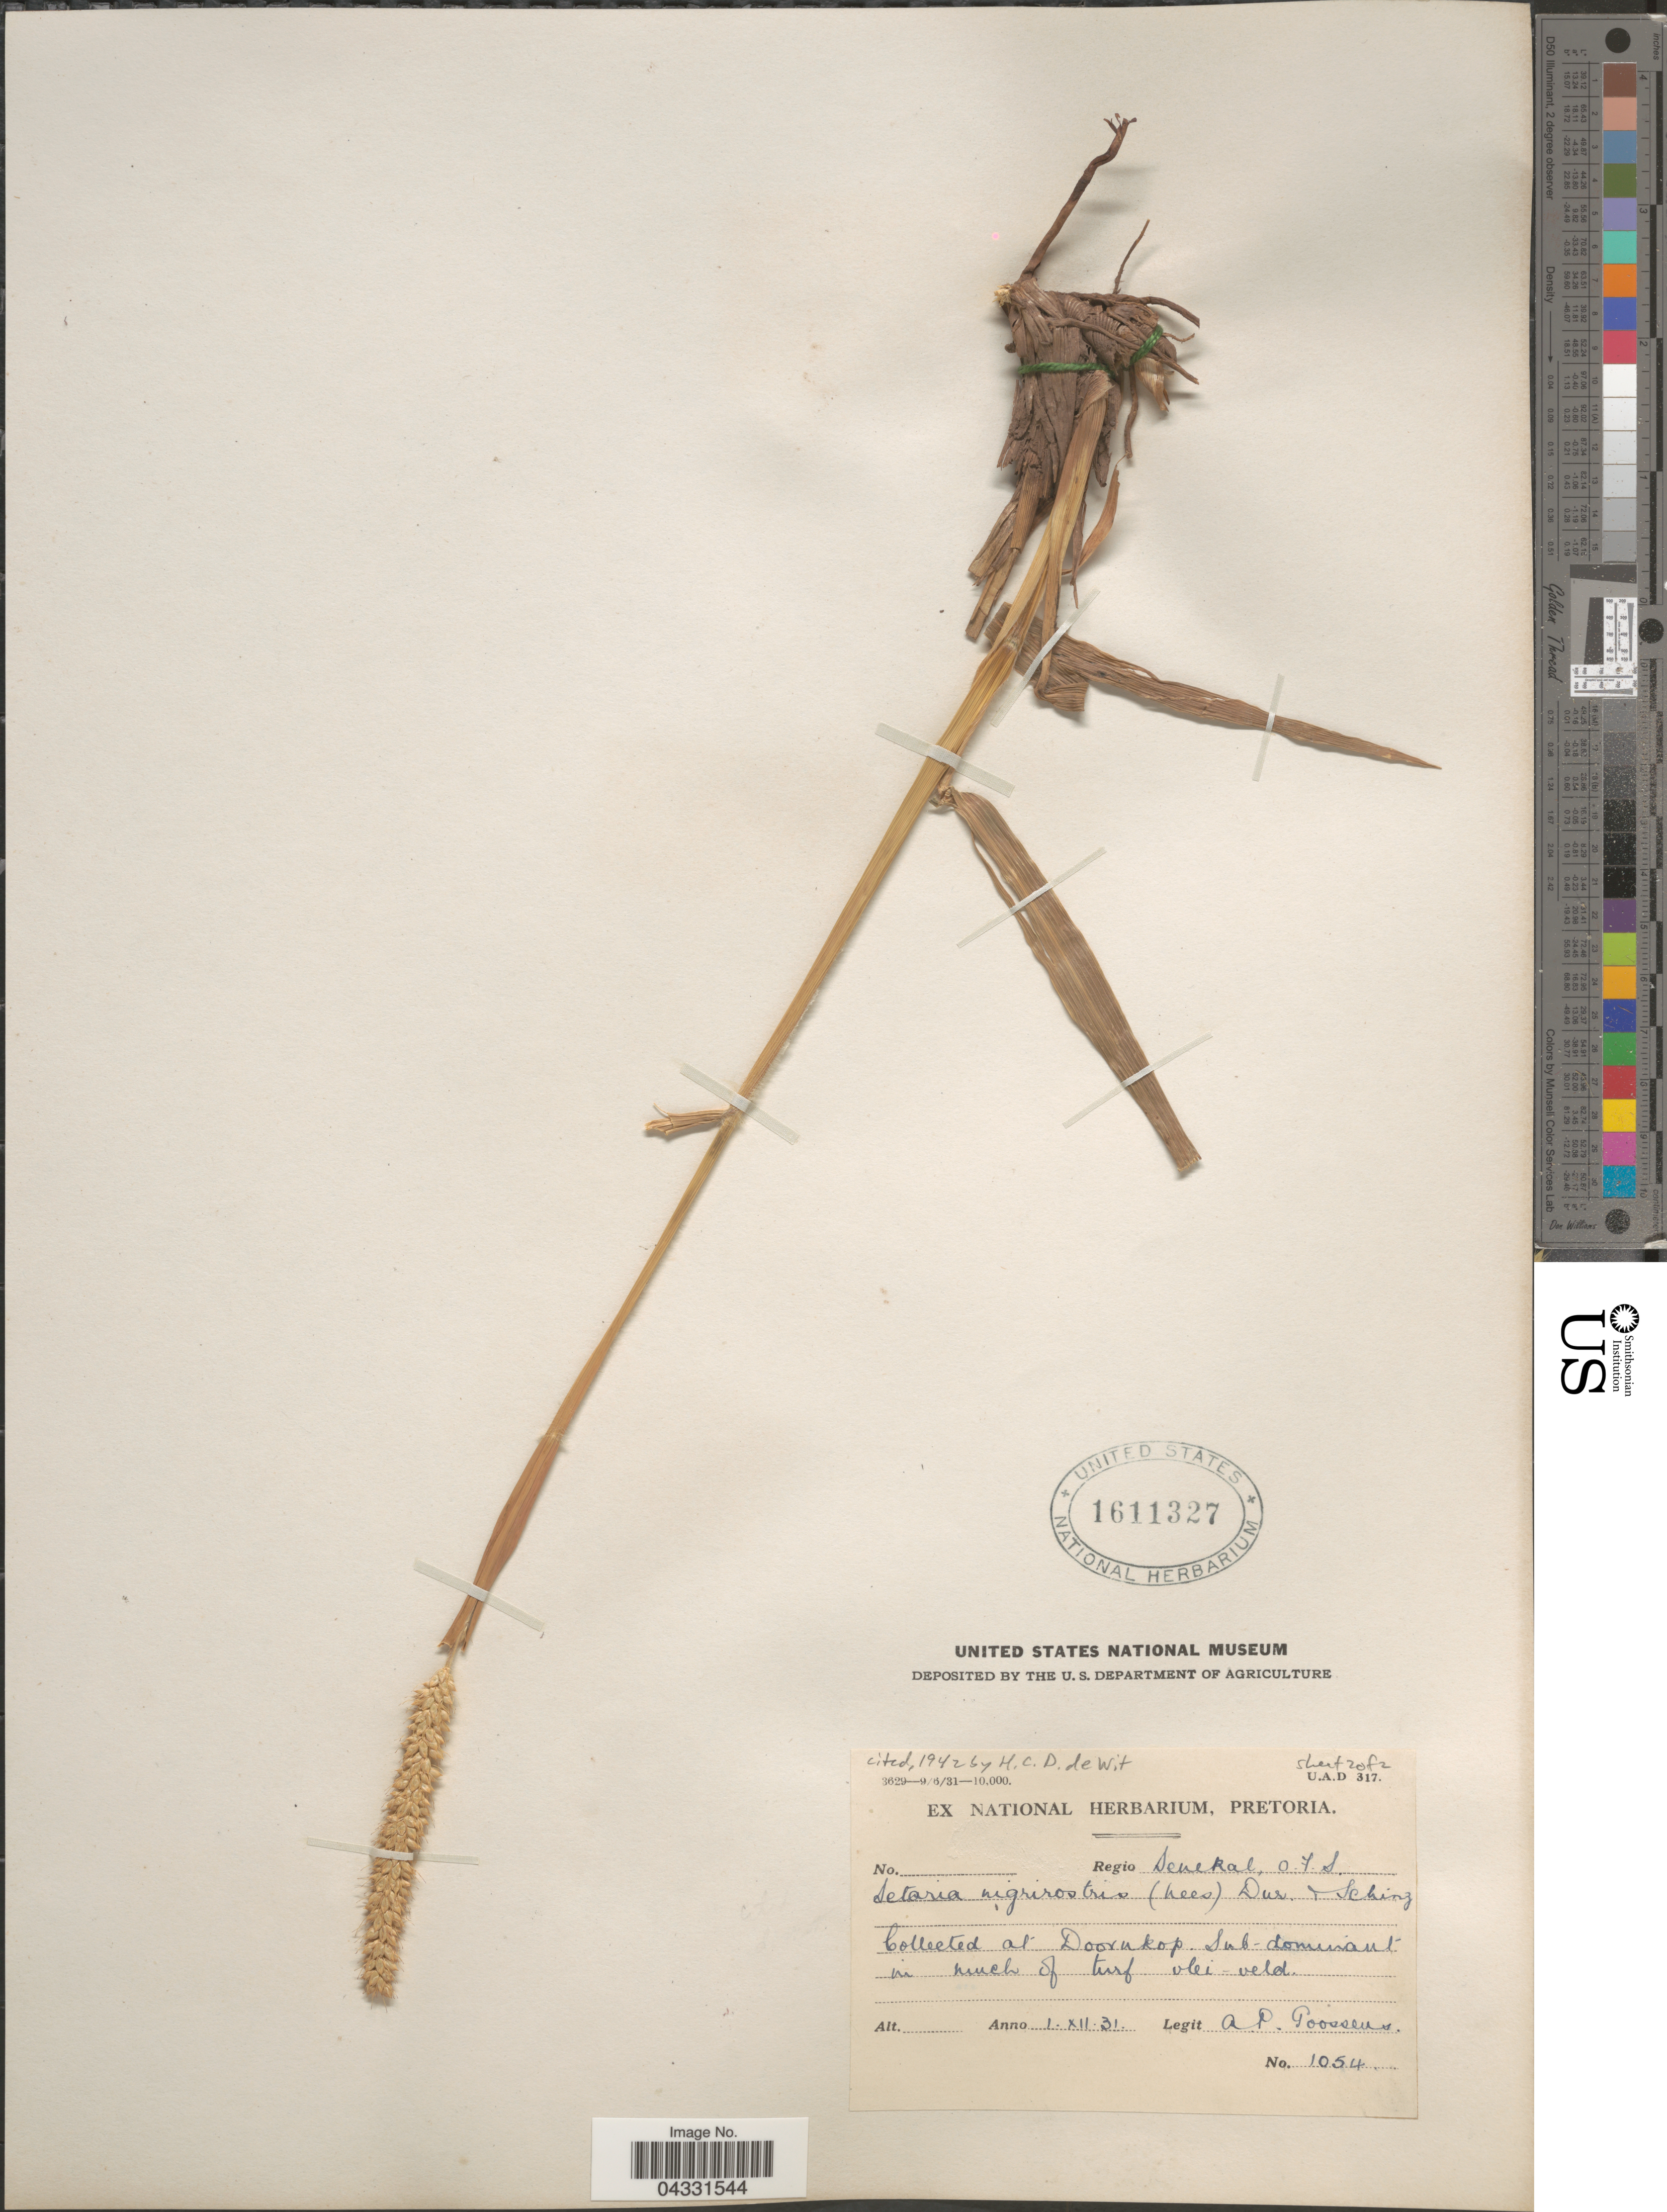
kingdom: Plantae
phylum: Tracheophyta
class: Liliopsida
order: Poales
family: Poaceae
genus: Setaria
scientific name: Setaria nigrirostris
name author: (Nees) Durand & Schinz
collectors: A. P. G. Goossens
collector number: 1054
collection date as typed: Transcribed d/m/y: 1/12/31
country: South Africa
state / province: Free State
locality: Regio Senekal, O.F.S. At Doornkop. Sub-dominant in much of turf vlei-veld.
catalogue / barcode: US 1611327